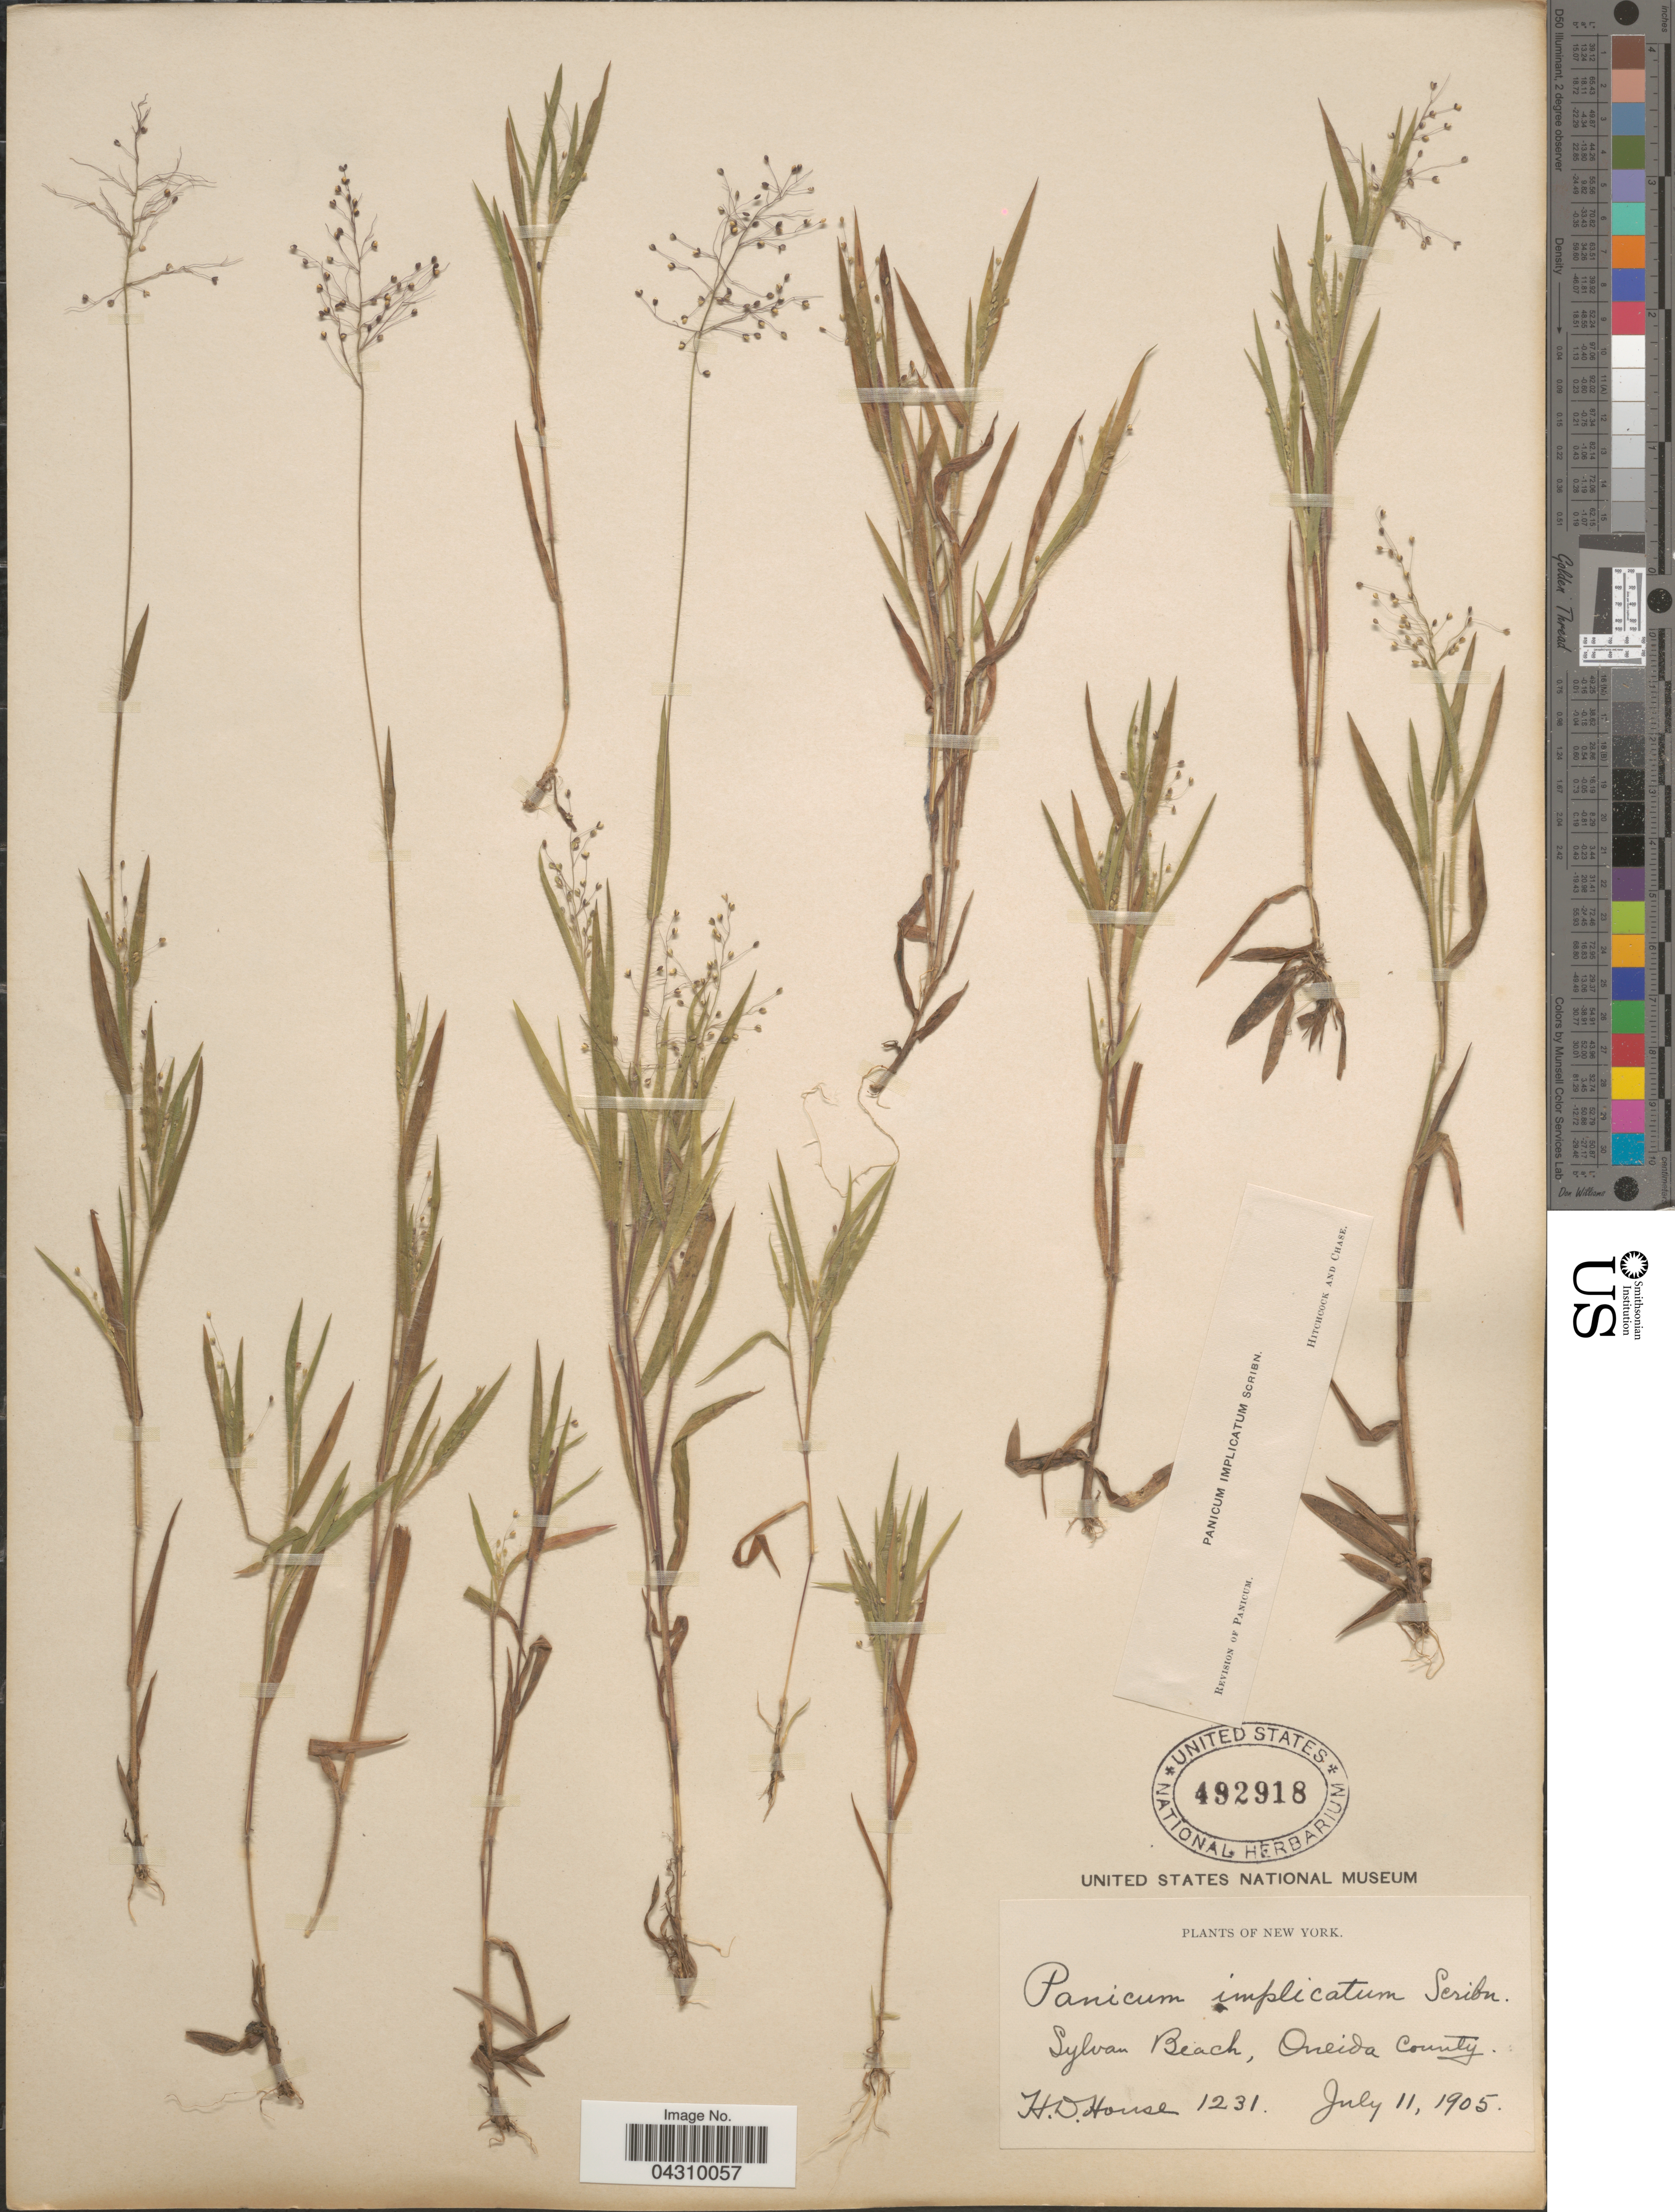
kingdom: Plantae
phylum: Tracheophyta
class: Liliopsida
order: Poales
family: Poaceae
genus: Dichanthelium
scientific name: Dichanthelium acuminatum var. acuminatum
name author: (Sw.) Gould & C.A. Clark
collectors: H. D. House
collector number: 1231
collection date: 1905-07-11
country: United States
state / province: New York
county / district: Oneida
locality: Sylvan Beach, Oneida County.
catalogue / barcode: US 492918